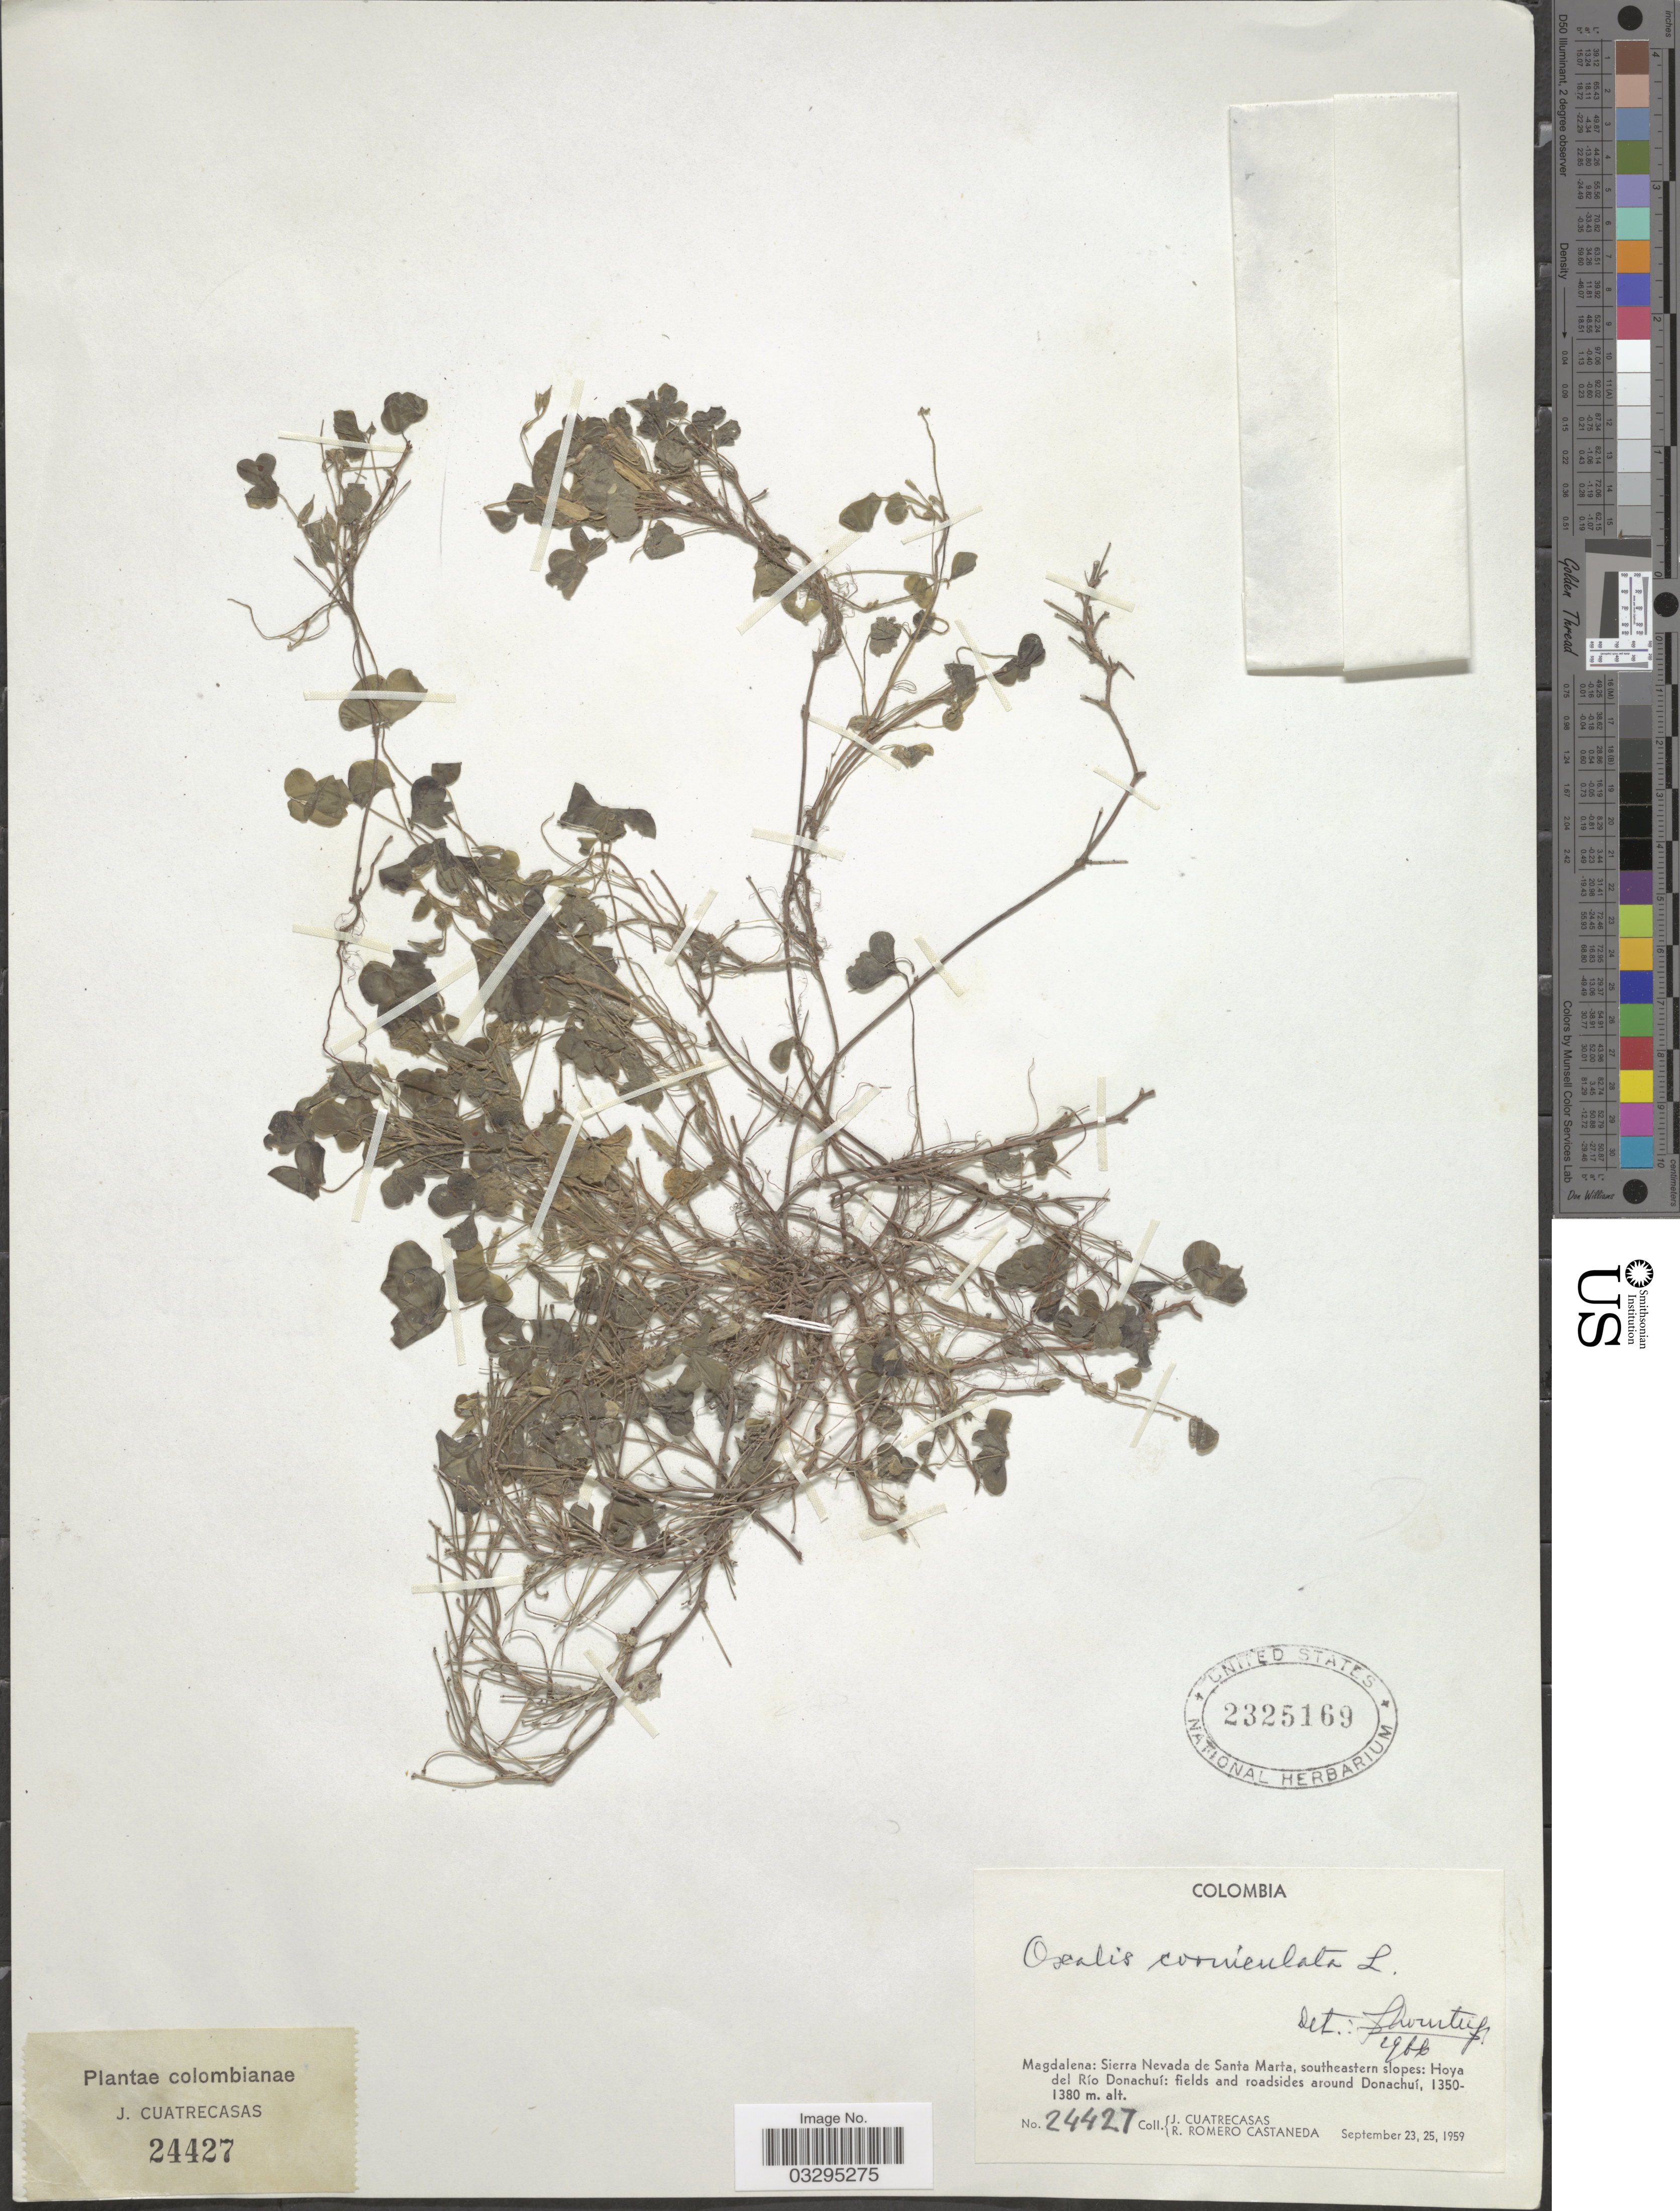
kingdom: Plantae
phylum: Tracheophyta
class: Magnoliopsida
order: Oxalidales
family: Oxalidaceae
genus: Oxalis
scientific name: Oxalis corniculata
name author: L.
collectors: J. Cuatrecasas & R. Romero Castañeda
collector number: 24427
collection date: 1959-09-23/1959-09-25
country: Colombia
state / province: Magdalena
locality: Sierra Nevada de Santa Marta, southeastern slopes: Hoya del Río Donachuí: fields and roadsides around Donachuí.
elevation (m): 1350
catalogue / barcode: US 2325169